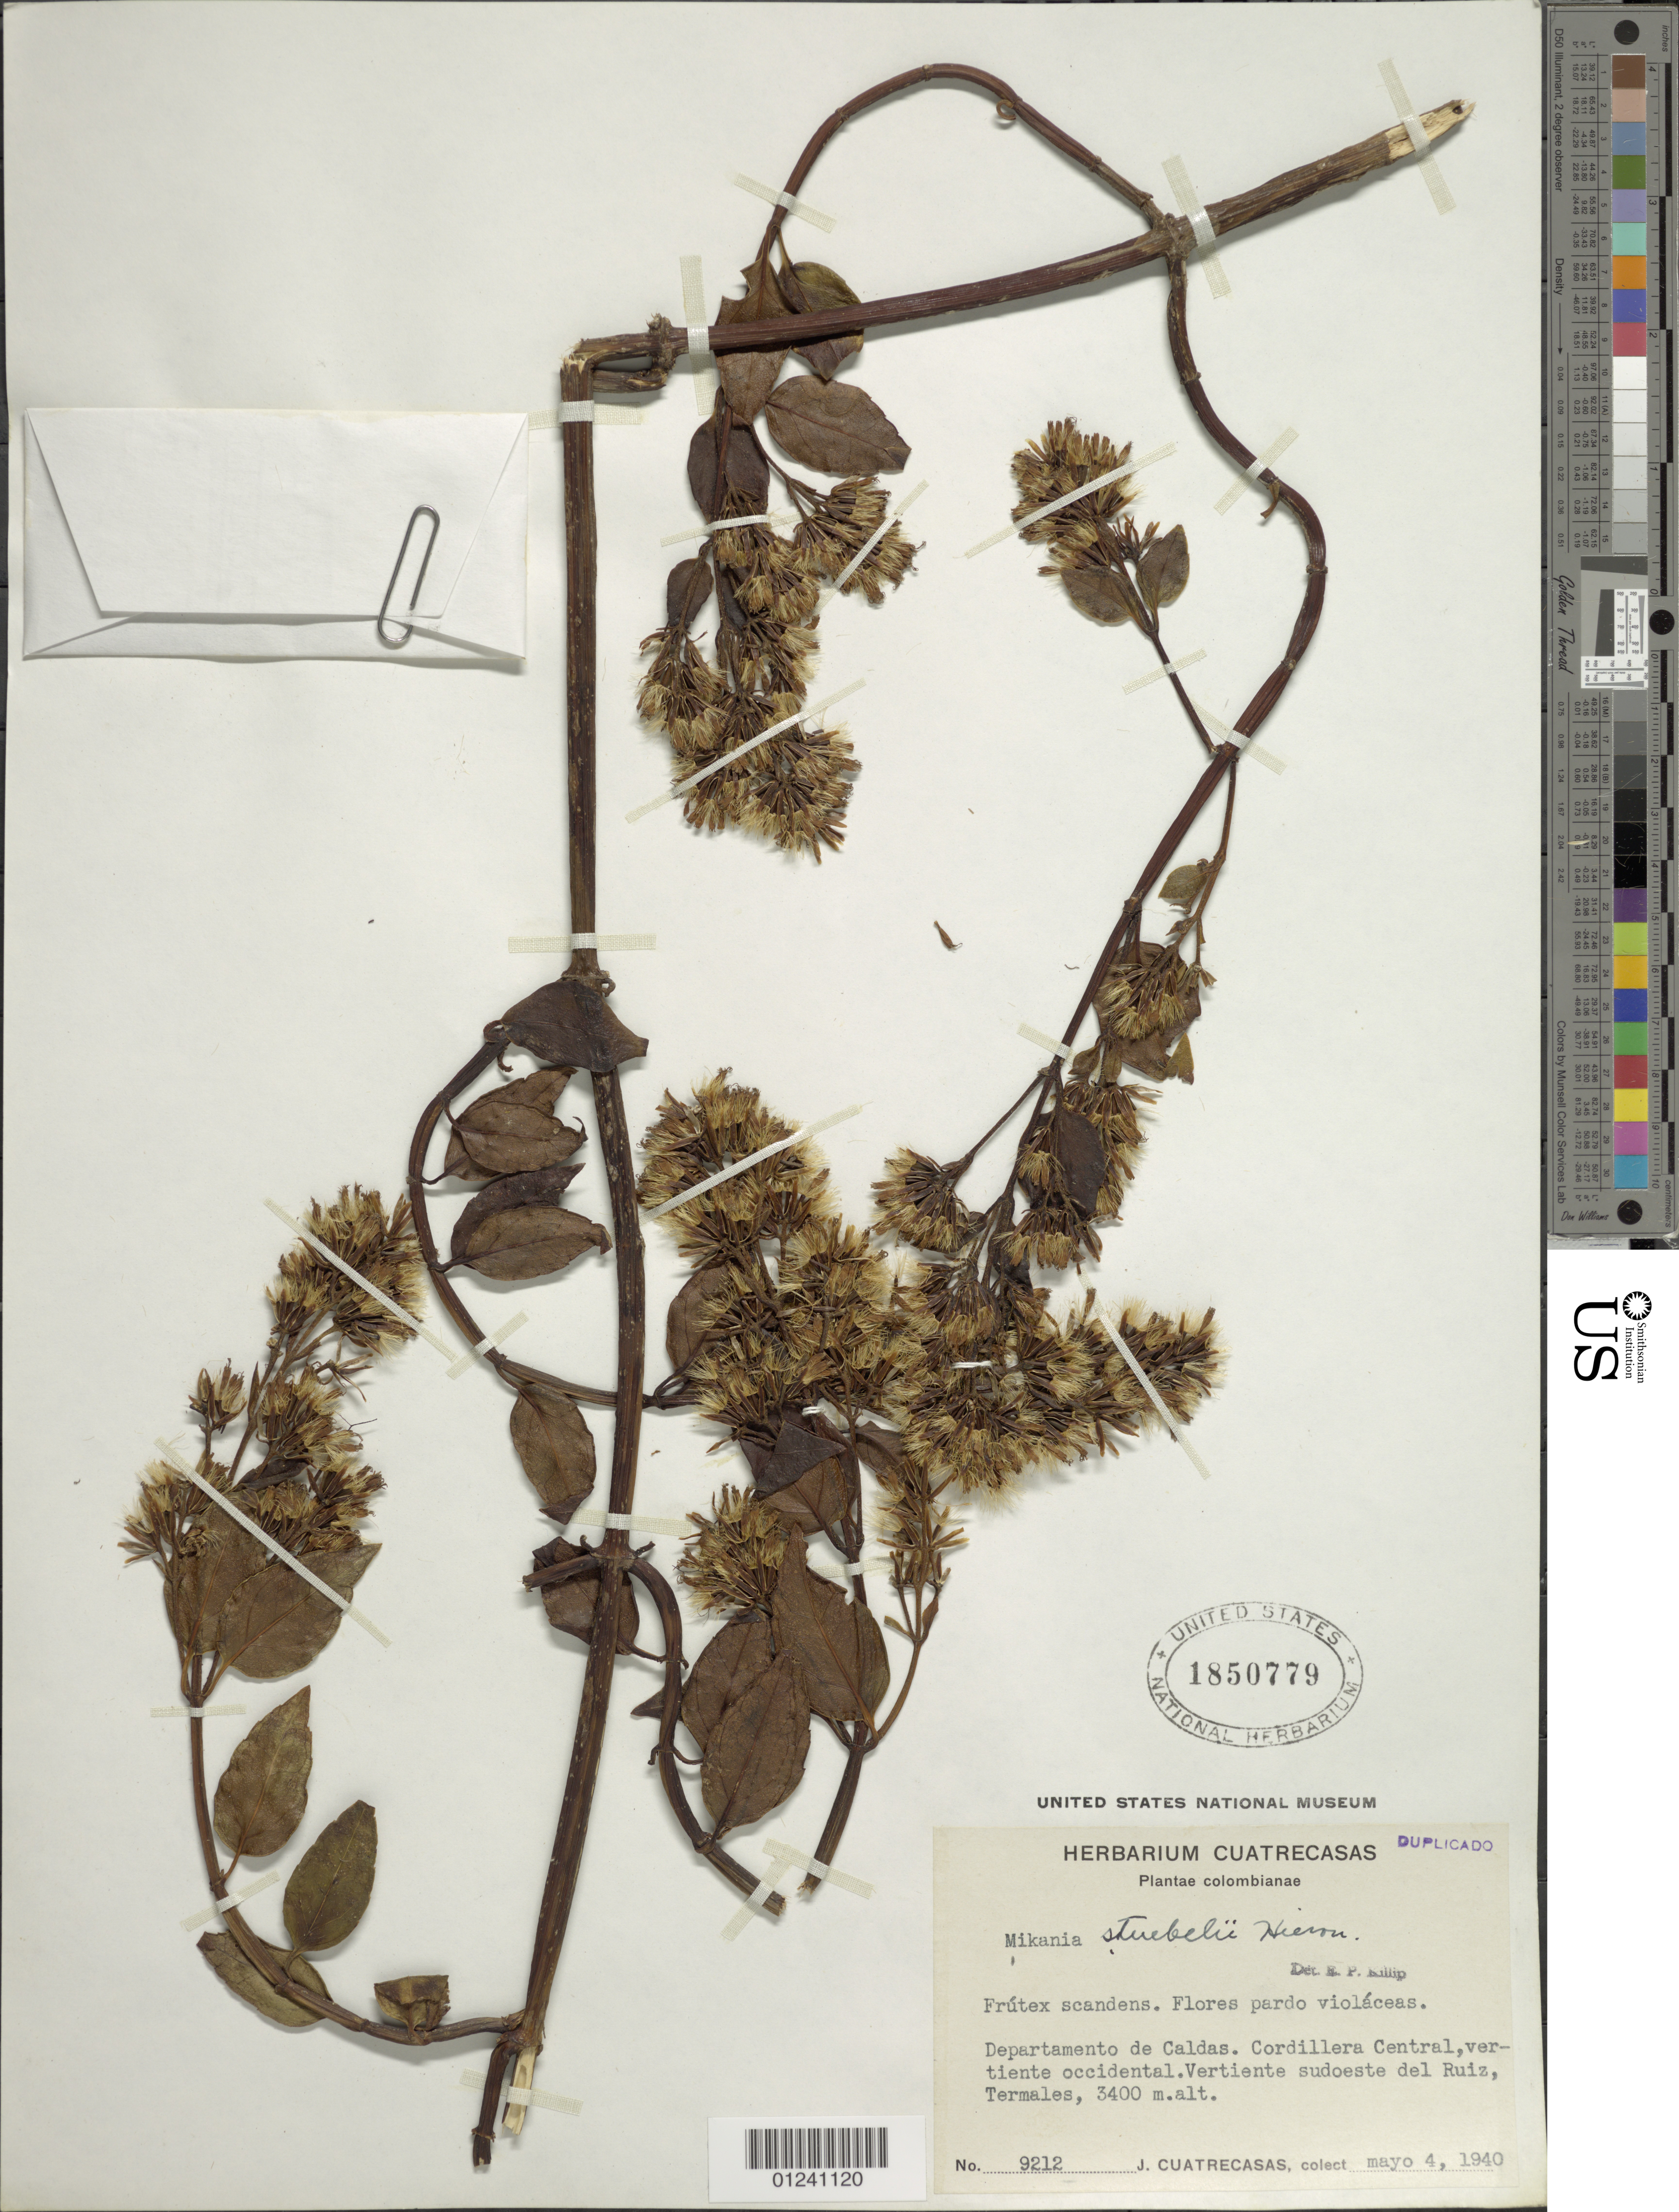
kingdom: Plantae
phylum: Tracheophyta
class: Magnoliopsida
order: Asterales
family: Asteraceae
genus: Mikania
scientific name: Mikania stuebelii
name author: Hieron.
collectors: J. Cuatrecasas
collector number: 9212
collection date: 1940-05-04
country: Colombia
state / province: Caldas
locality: Cordillera central, vertiente occidental. Vert. sudoeste del Ruiz, Termales.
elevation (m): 3400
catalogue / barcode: US 1850779